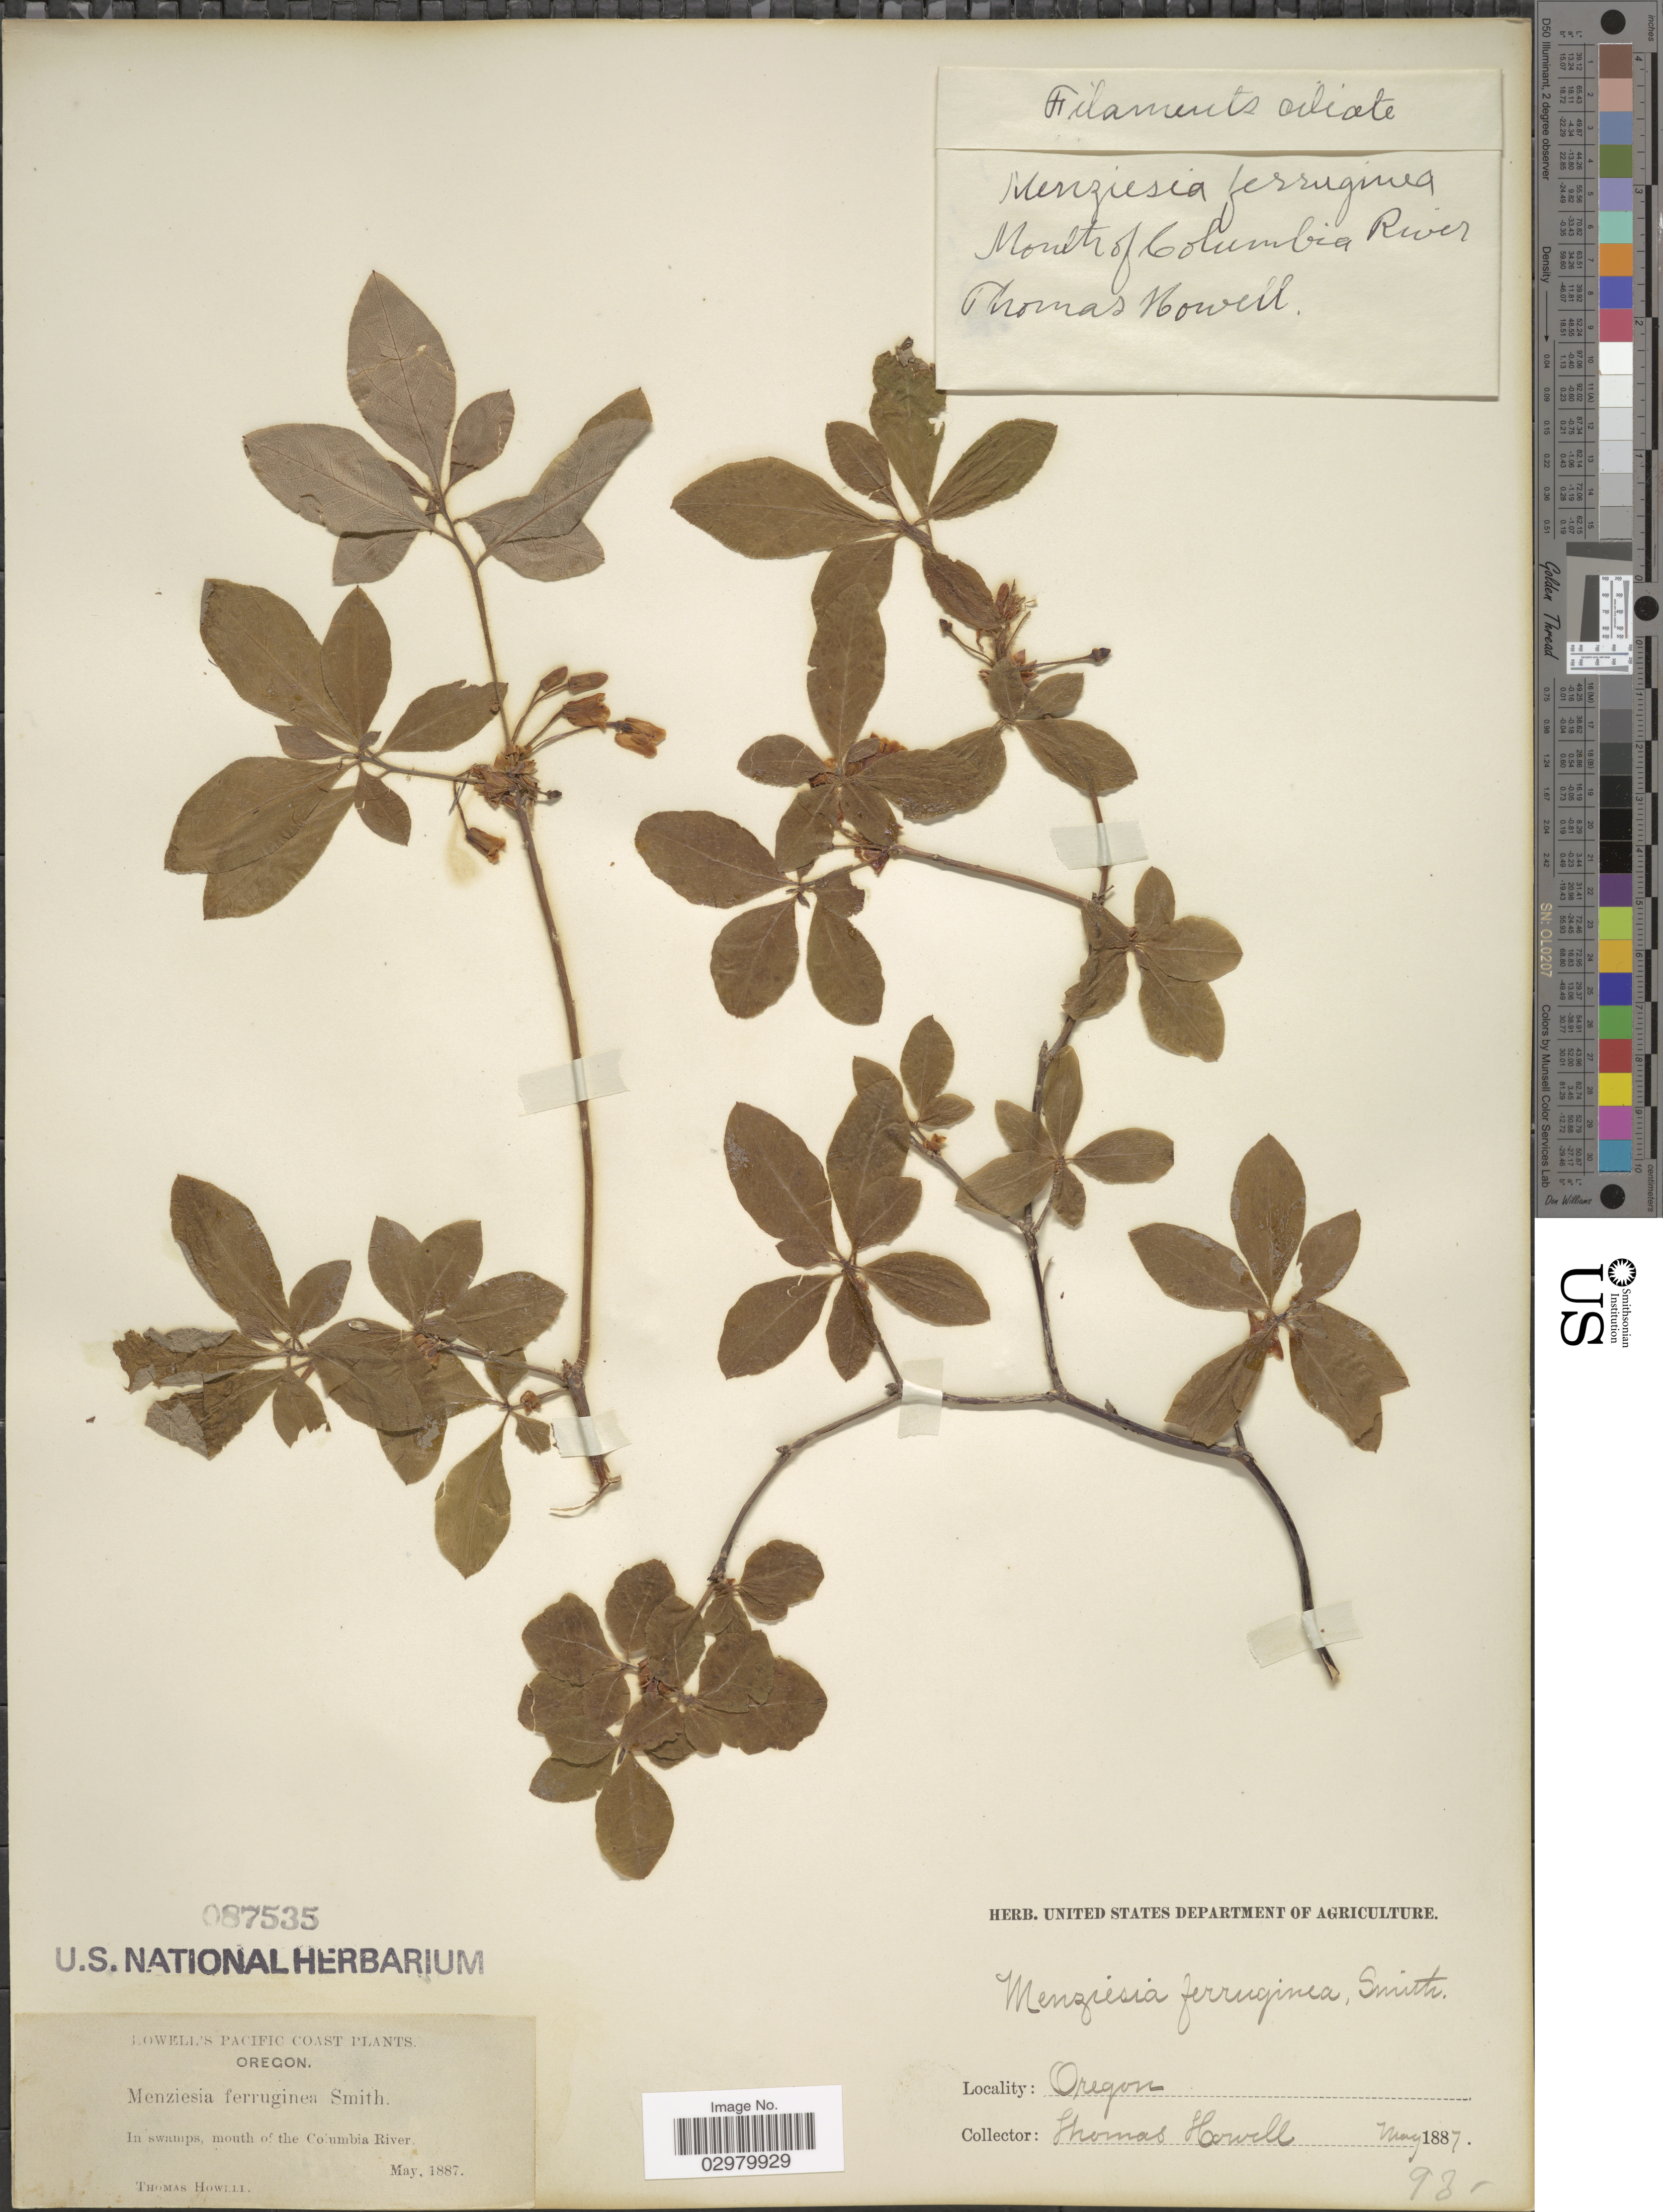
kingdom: Plantae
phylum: Tracheophyta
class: Magnoliopsida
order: Ericales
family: Ericaceae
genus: Menziesia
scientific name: Menziesia ferruginea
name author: Sm.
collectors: T. Howell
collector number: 93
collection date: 1887-05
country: United States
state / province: Oregon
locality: Pacific Coast. In swamps, mouth of the Columbia River.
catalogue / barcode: US 87535